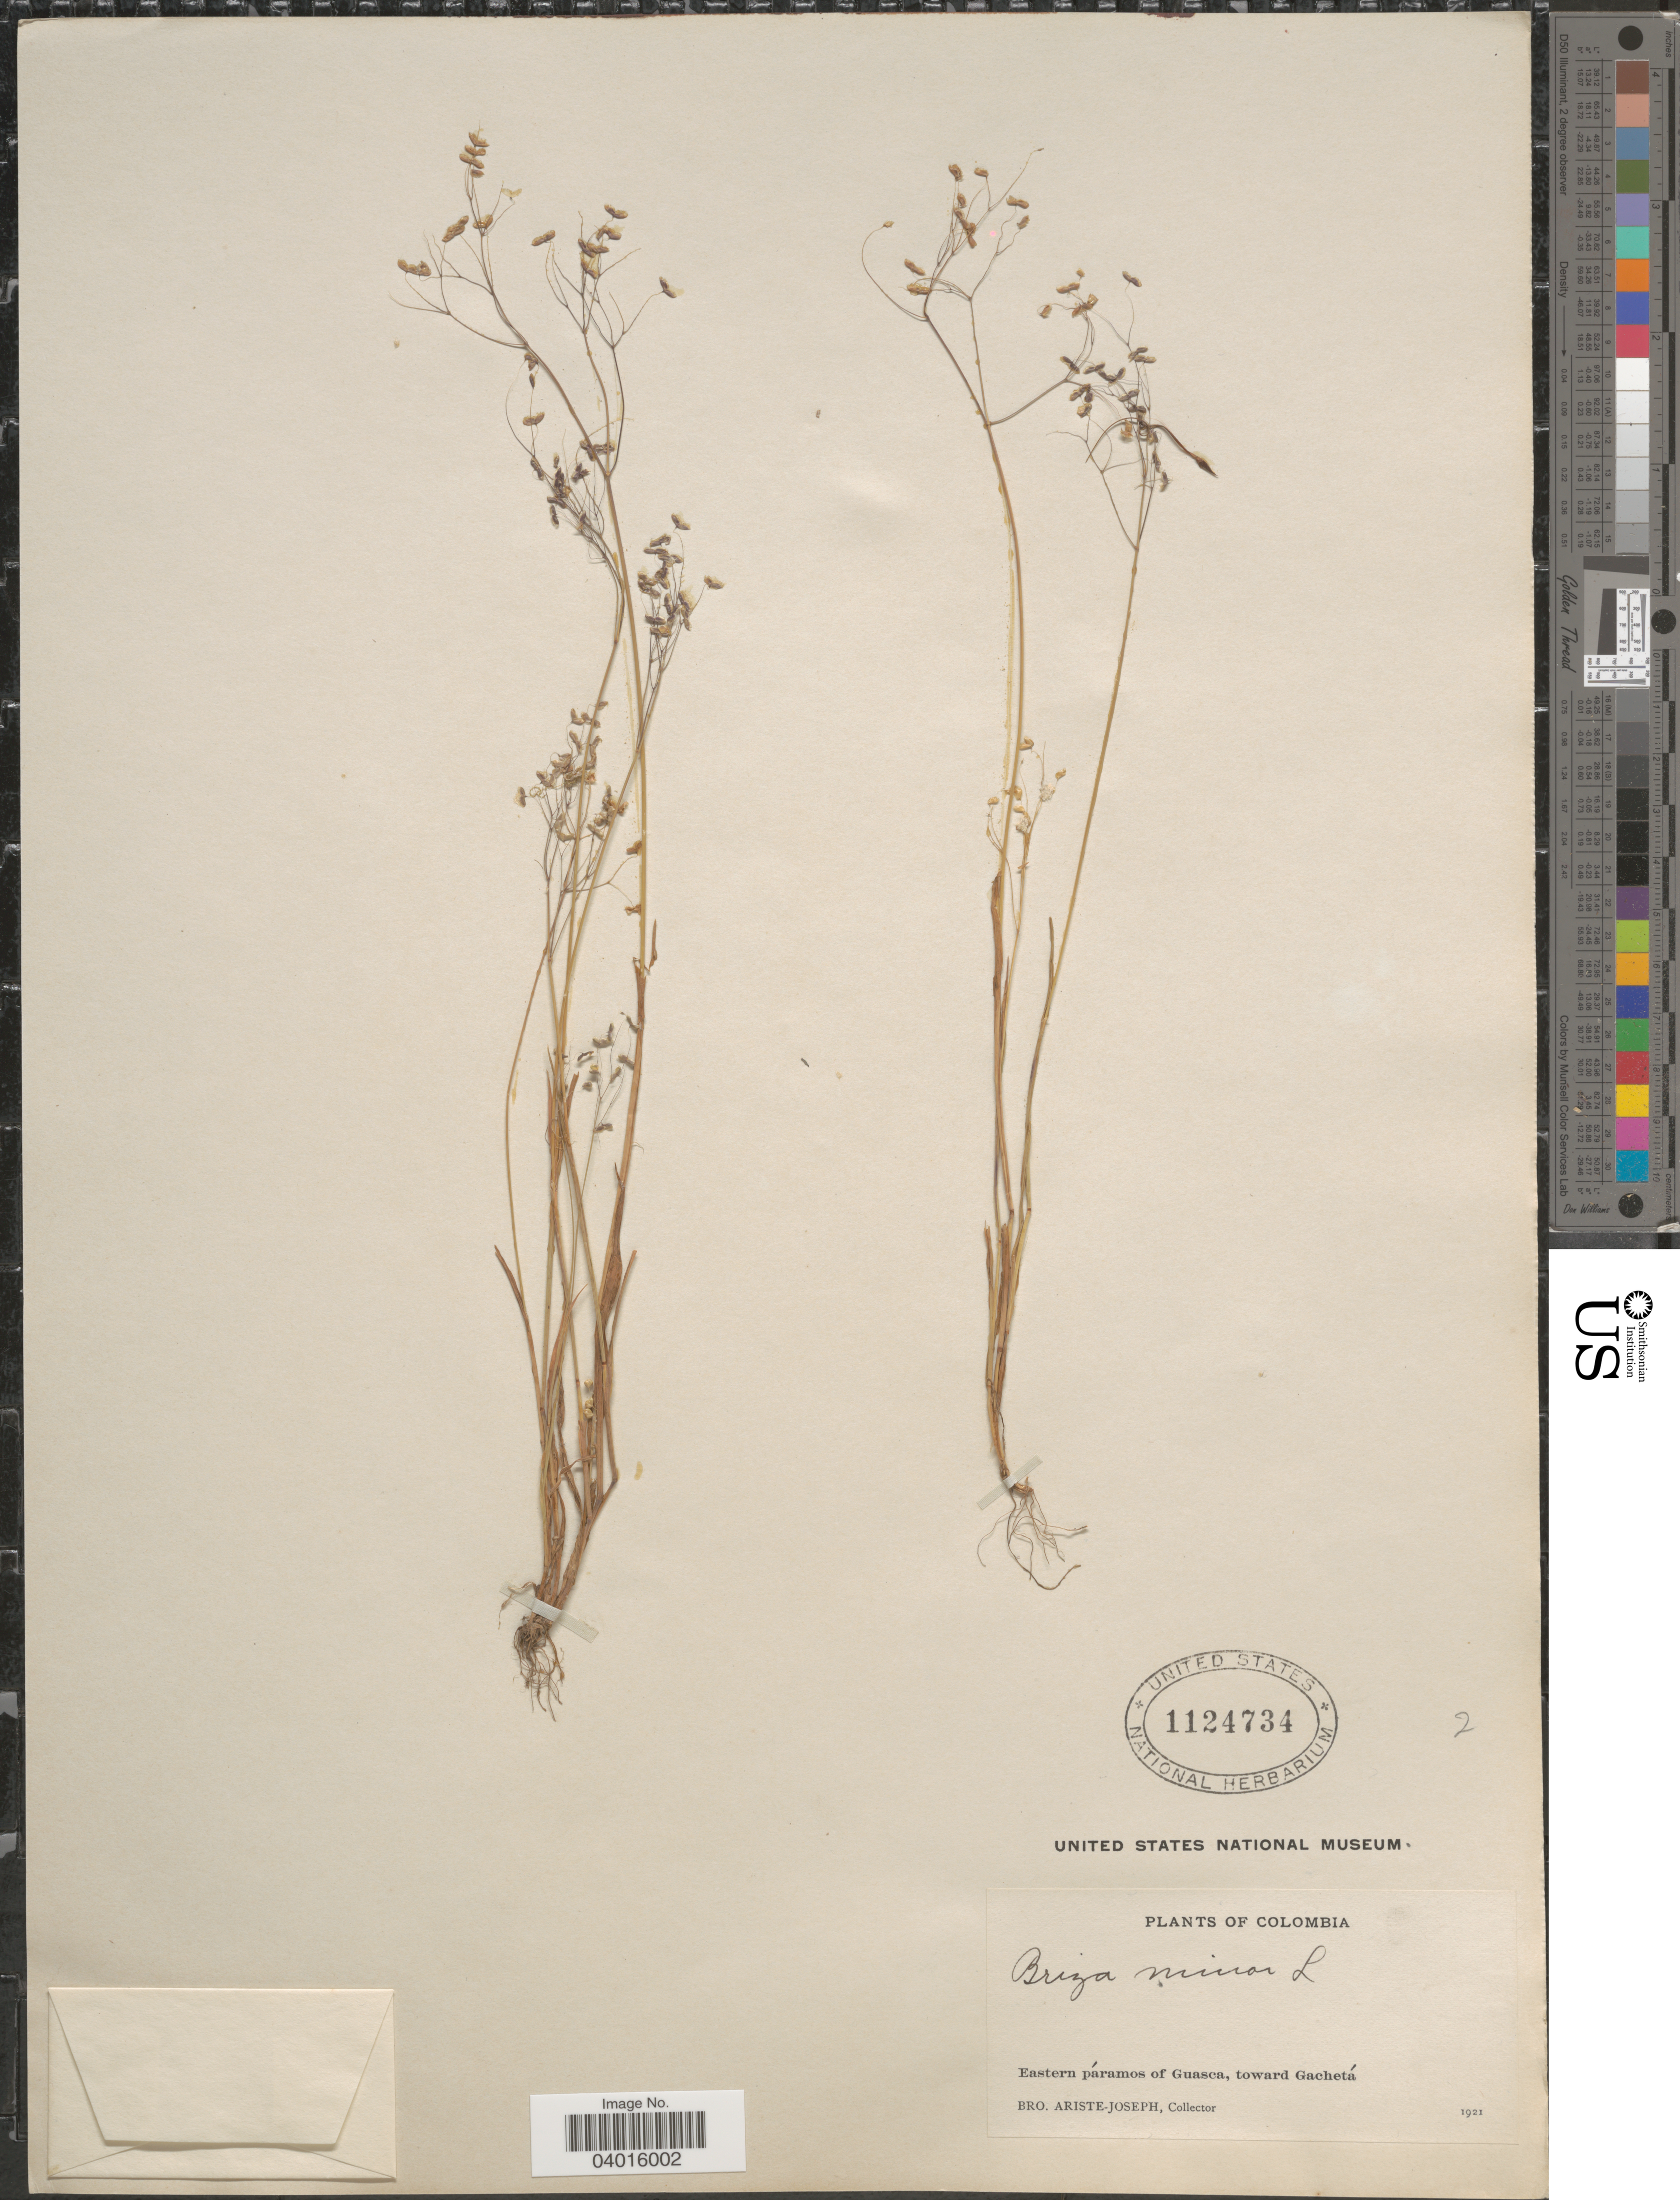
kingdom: Plantae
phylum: Tracheophyta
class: Liliopsida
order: Poales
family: Poaceae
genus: Briza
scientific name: Briza minor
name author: L.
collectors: Bro. Ariste-Joseph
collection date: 1921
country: Colombia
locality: Eastern páramos of Guasca, toward Gachetá.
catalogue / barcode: US 1124734